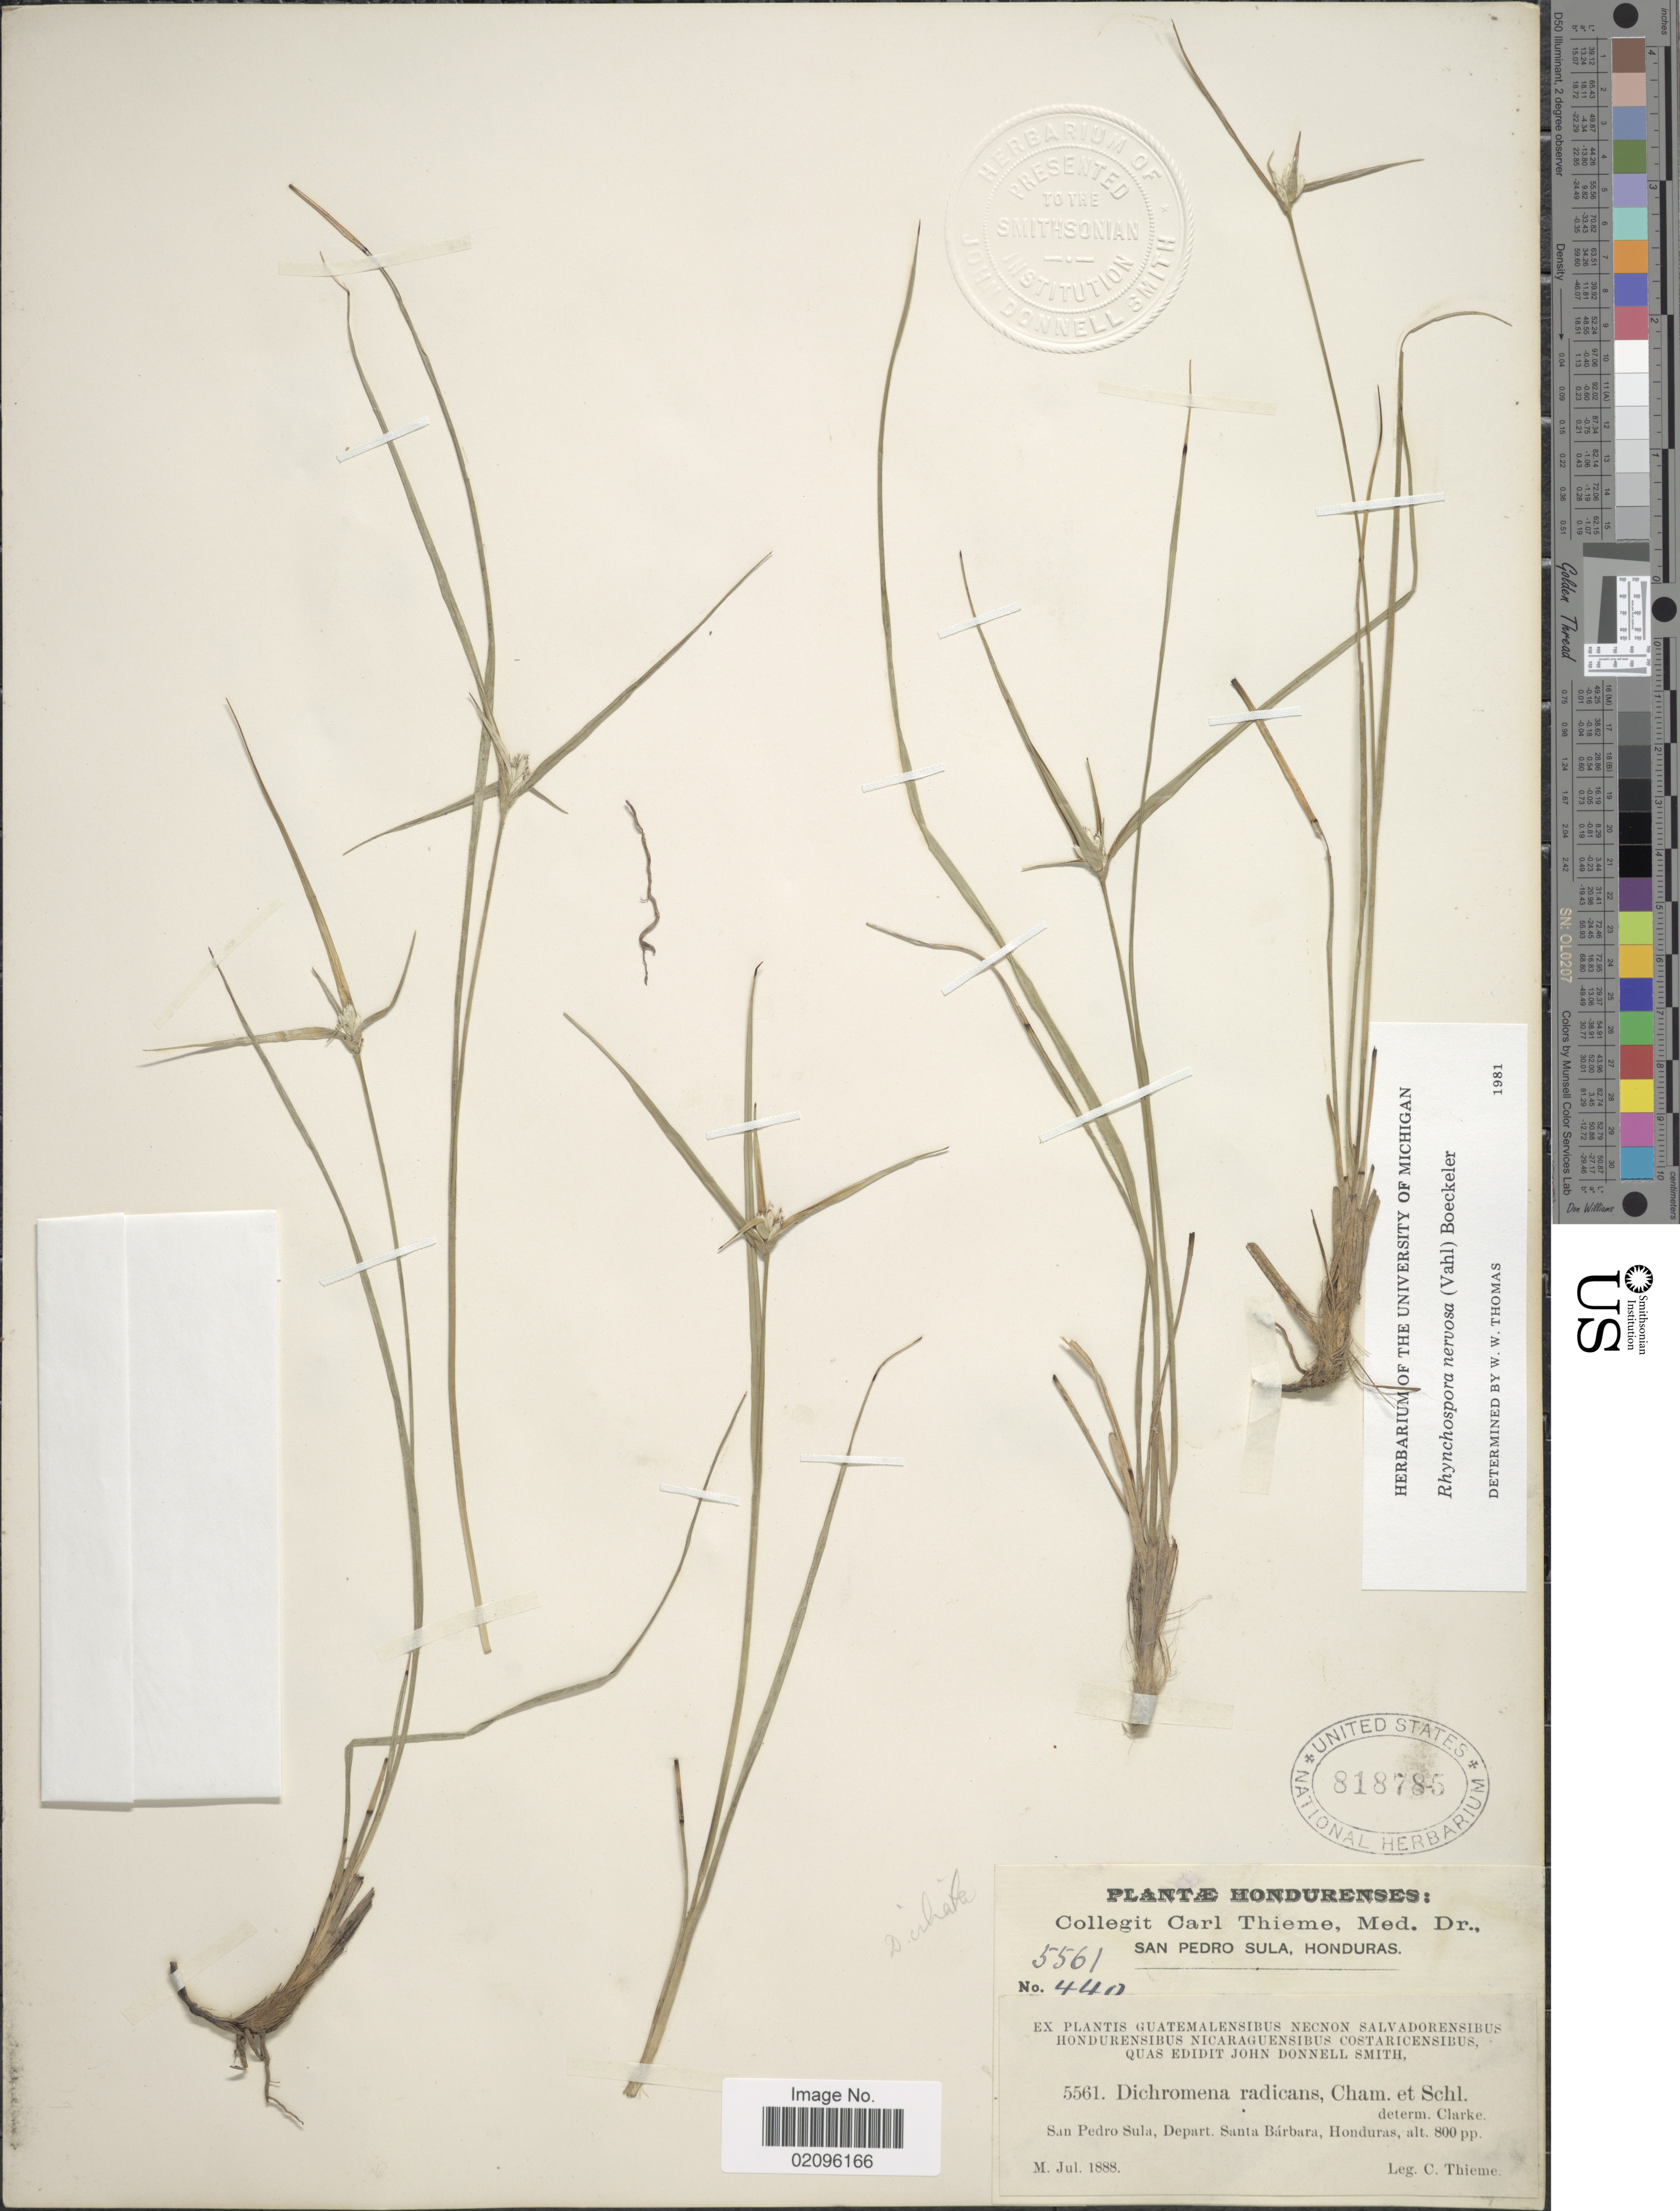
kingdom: Plantae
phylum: Tracheophyta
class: Liliopsida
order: Poales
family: Cyperaceae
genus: Rhynchospora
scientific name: Rhynchospora nervosa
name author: (Vahl) Boeckeler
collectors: C. Thieme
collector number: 5561/440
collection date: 1888-07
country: Honduras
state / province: Santa Bárbara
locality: Hondurensis, San Pedro Sula.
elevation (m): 244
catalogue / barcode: US 818785